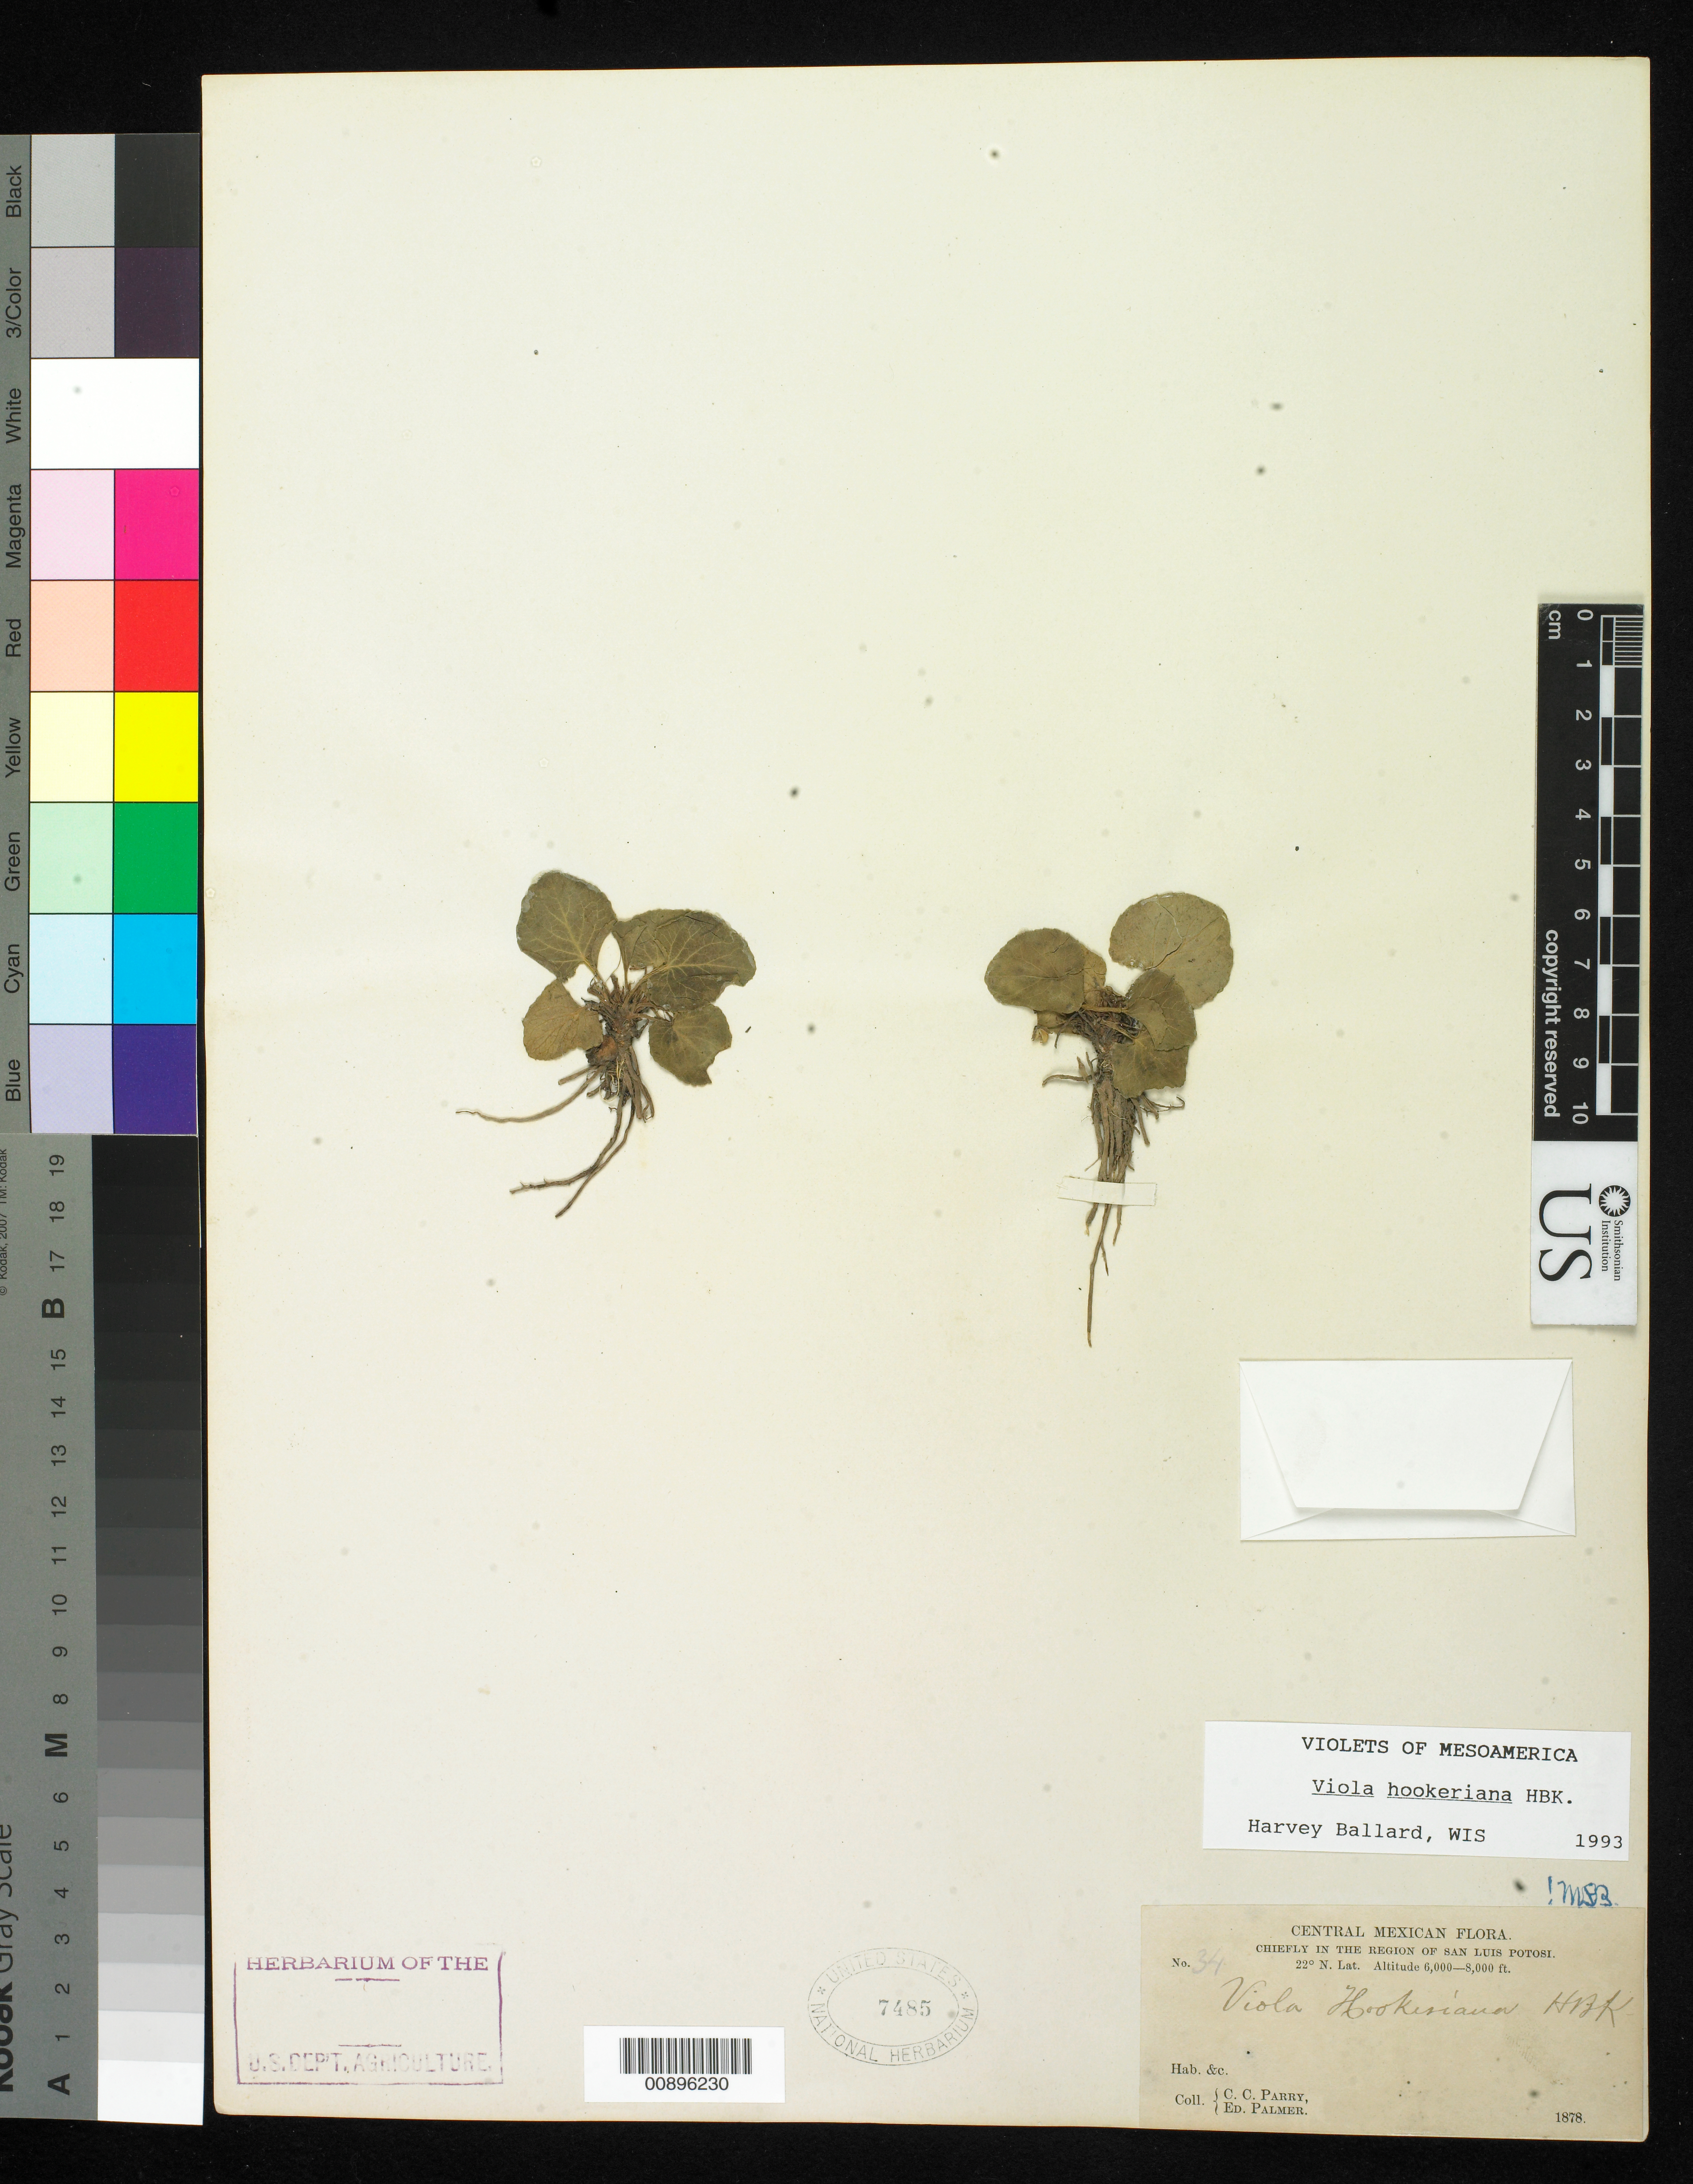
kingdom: Plantae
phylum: Tracheophyta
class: Magnoliopsida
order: Malpighiales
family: Violaceae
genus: Viola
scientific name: Viola hookeriana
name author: Kunth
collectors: C. C. Parry & E. Palmer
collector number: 34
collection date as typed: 1878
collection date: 1878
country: Mexico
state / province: San Luis Potosí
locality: Chiefly in the region of San Luis Potosí.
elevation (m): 1829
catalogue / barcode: US 7485